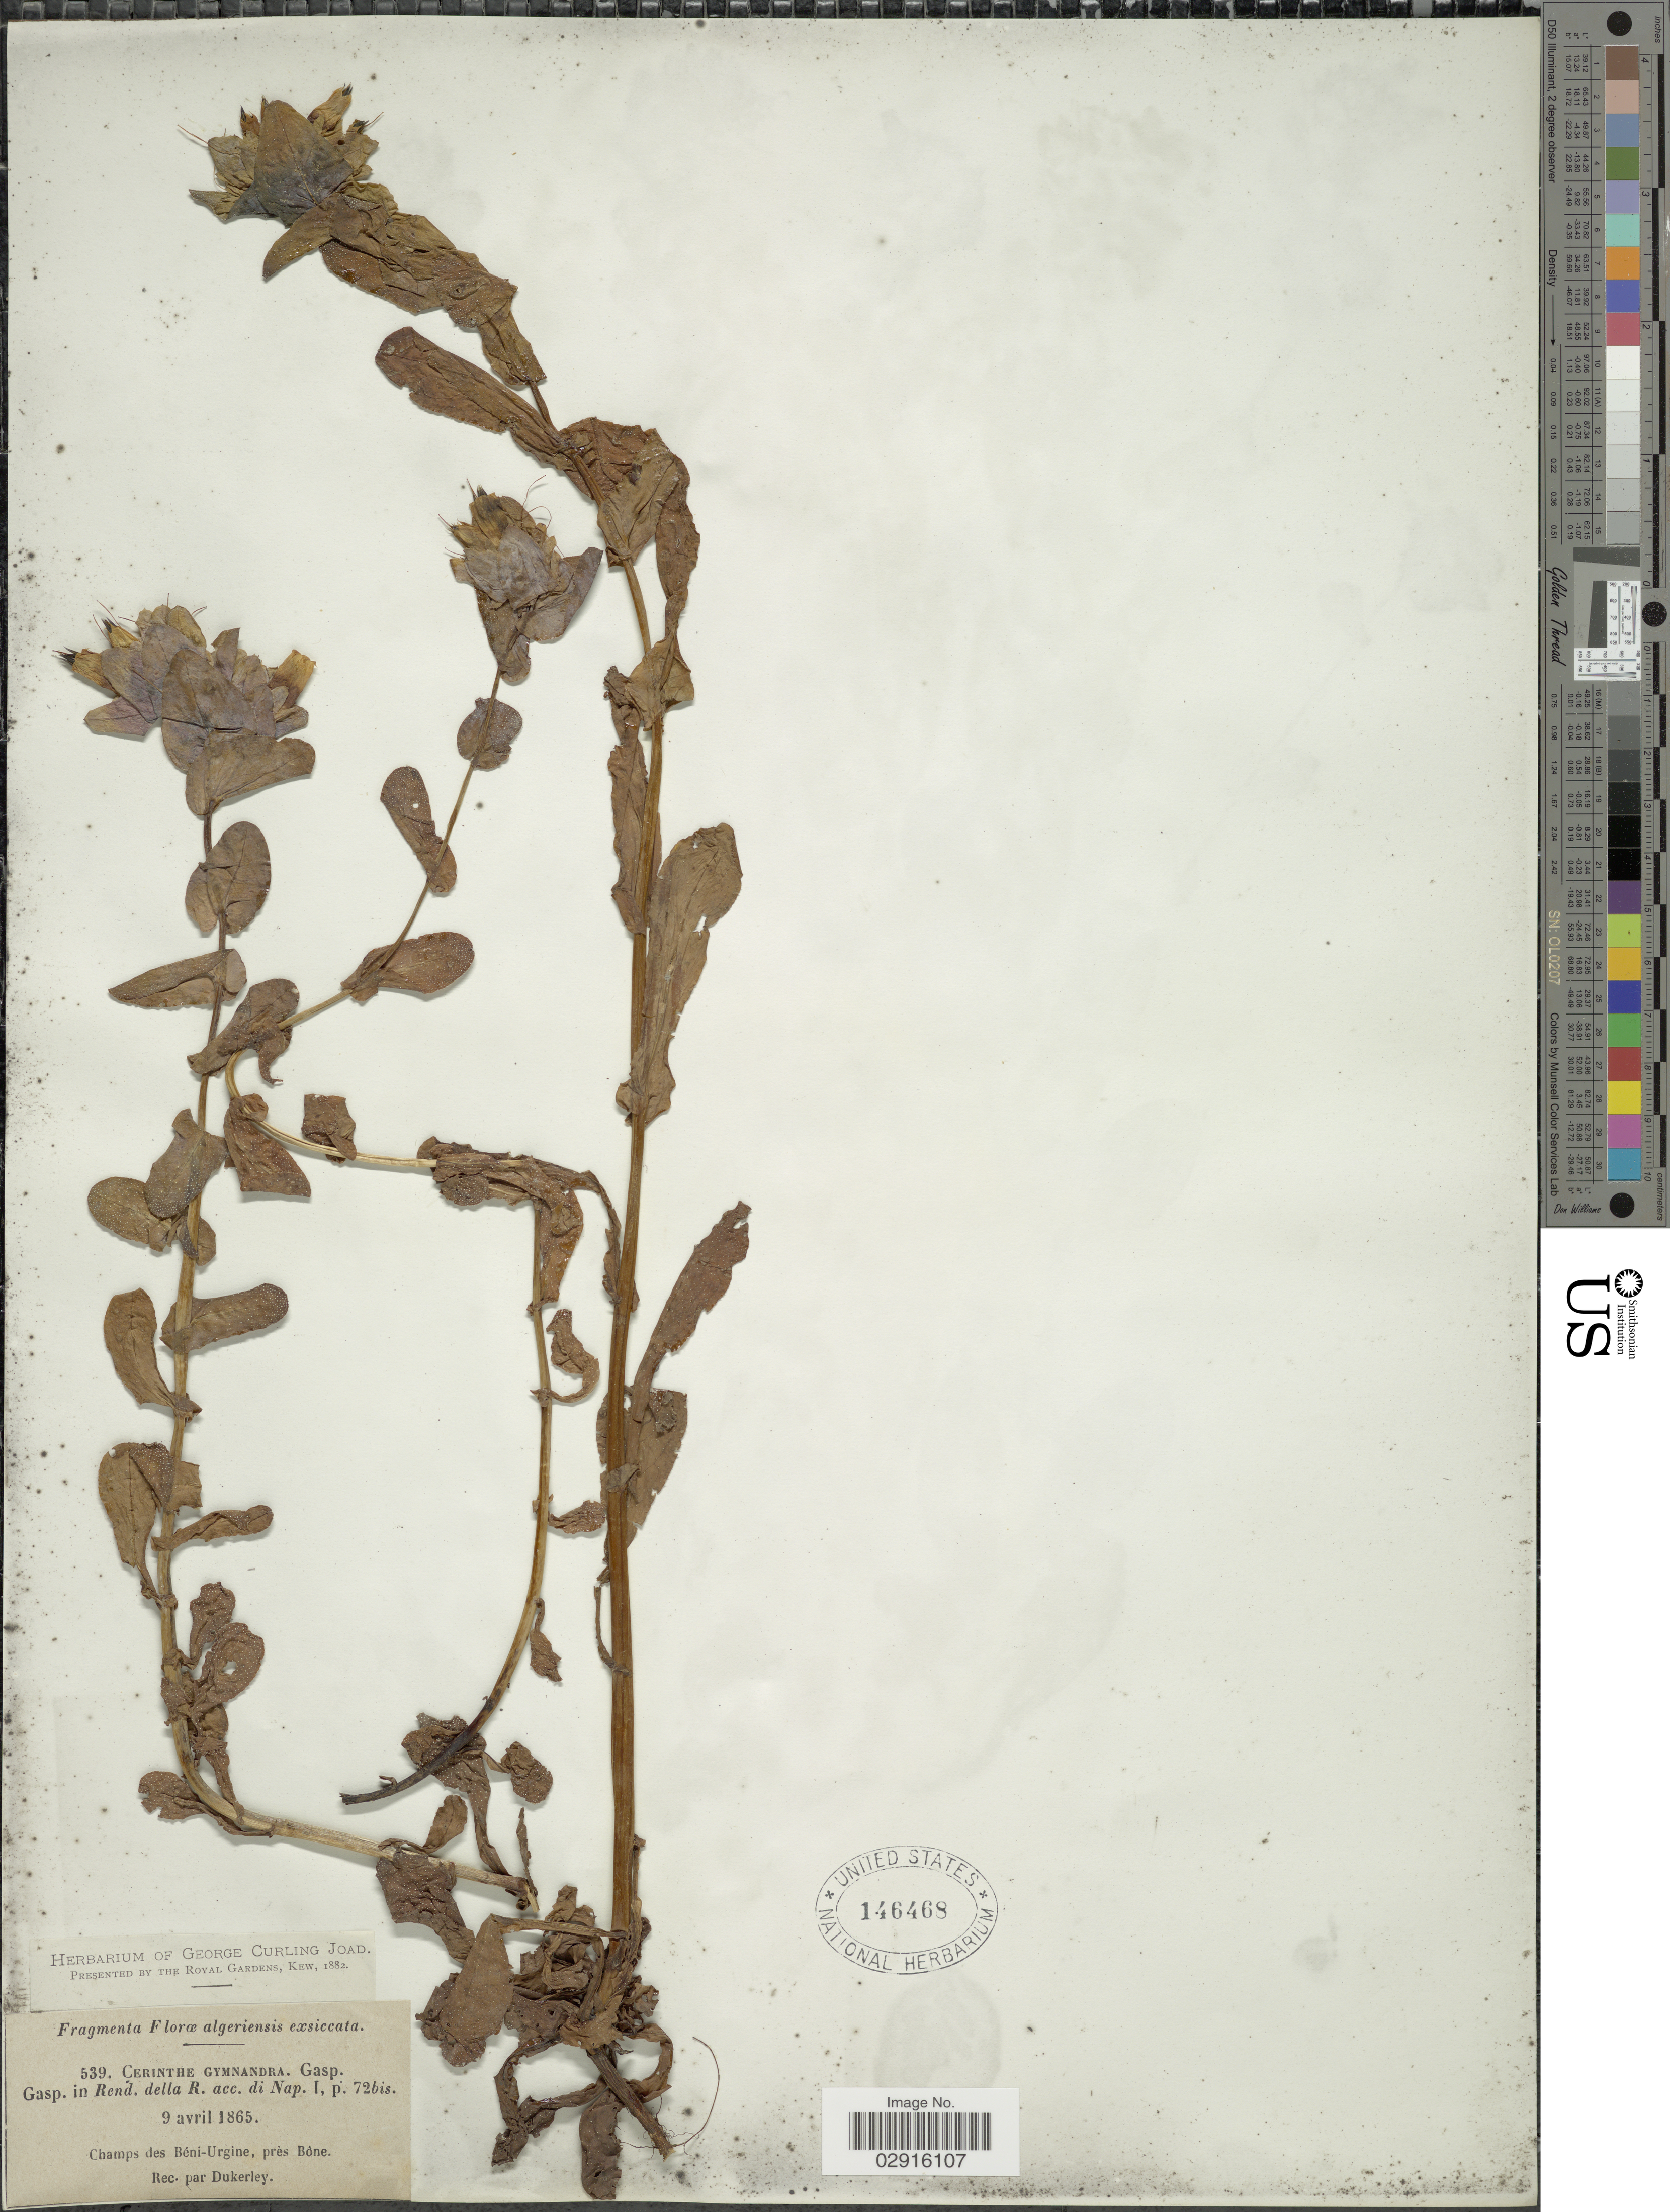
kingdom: Plantae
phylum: Tracheophyta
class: Magnoliopsida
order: Boraginales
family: Boraginaceae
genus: Cerinthe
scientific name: Cerinthe major subsp. major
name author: L.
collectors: Dukerley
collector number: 539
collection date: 1865-04-09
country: Algeria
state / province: Annaba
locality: Champs des Bèni-Urgine, près Bòne.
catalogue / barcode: US 146468